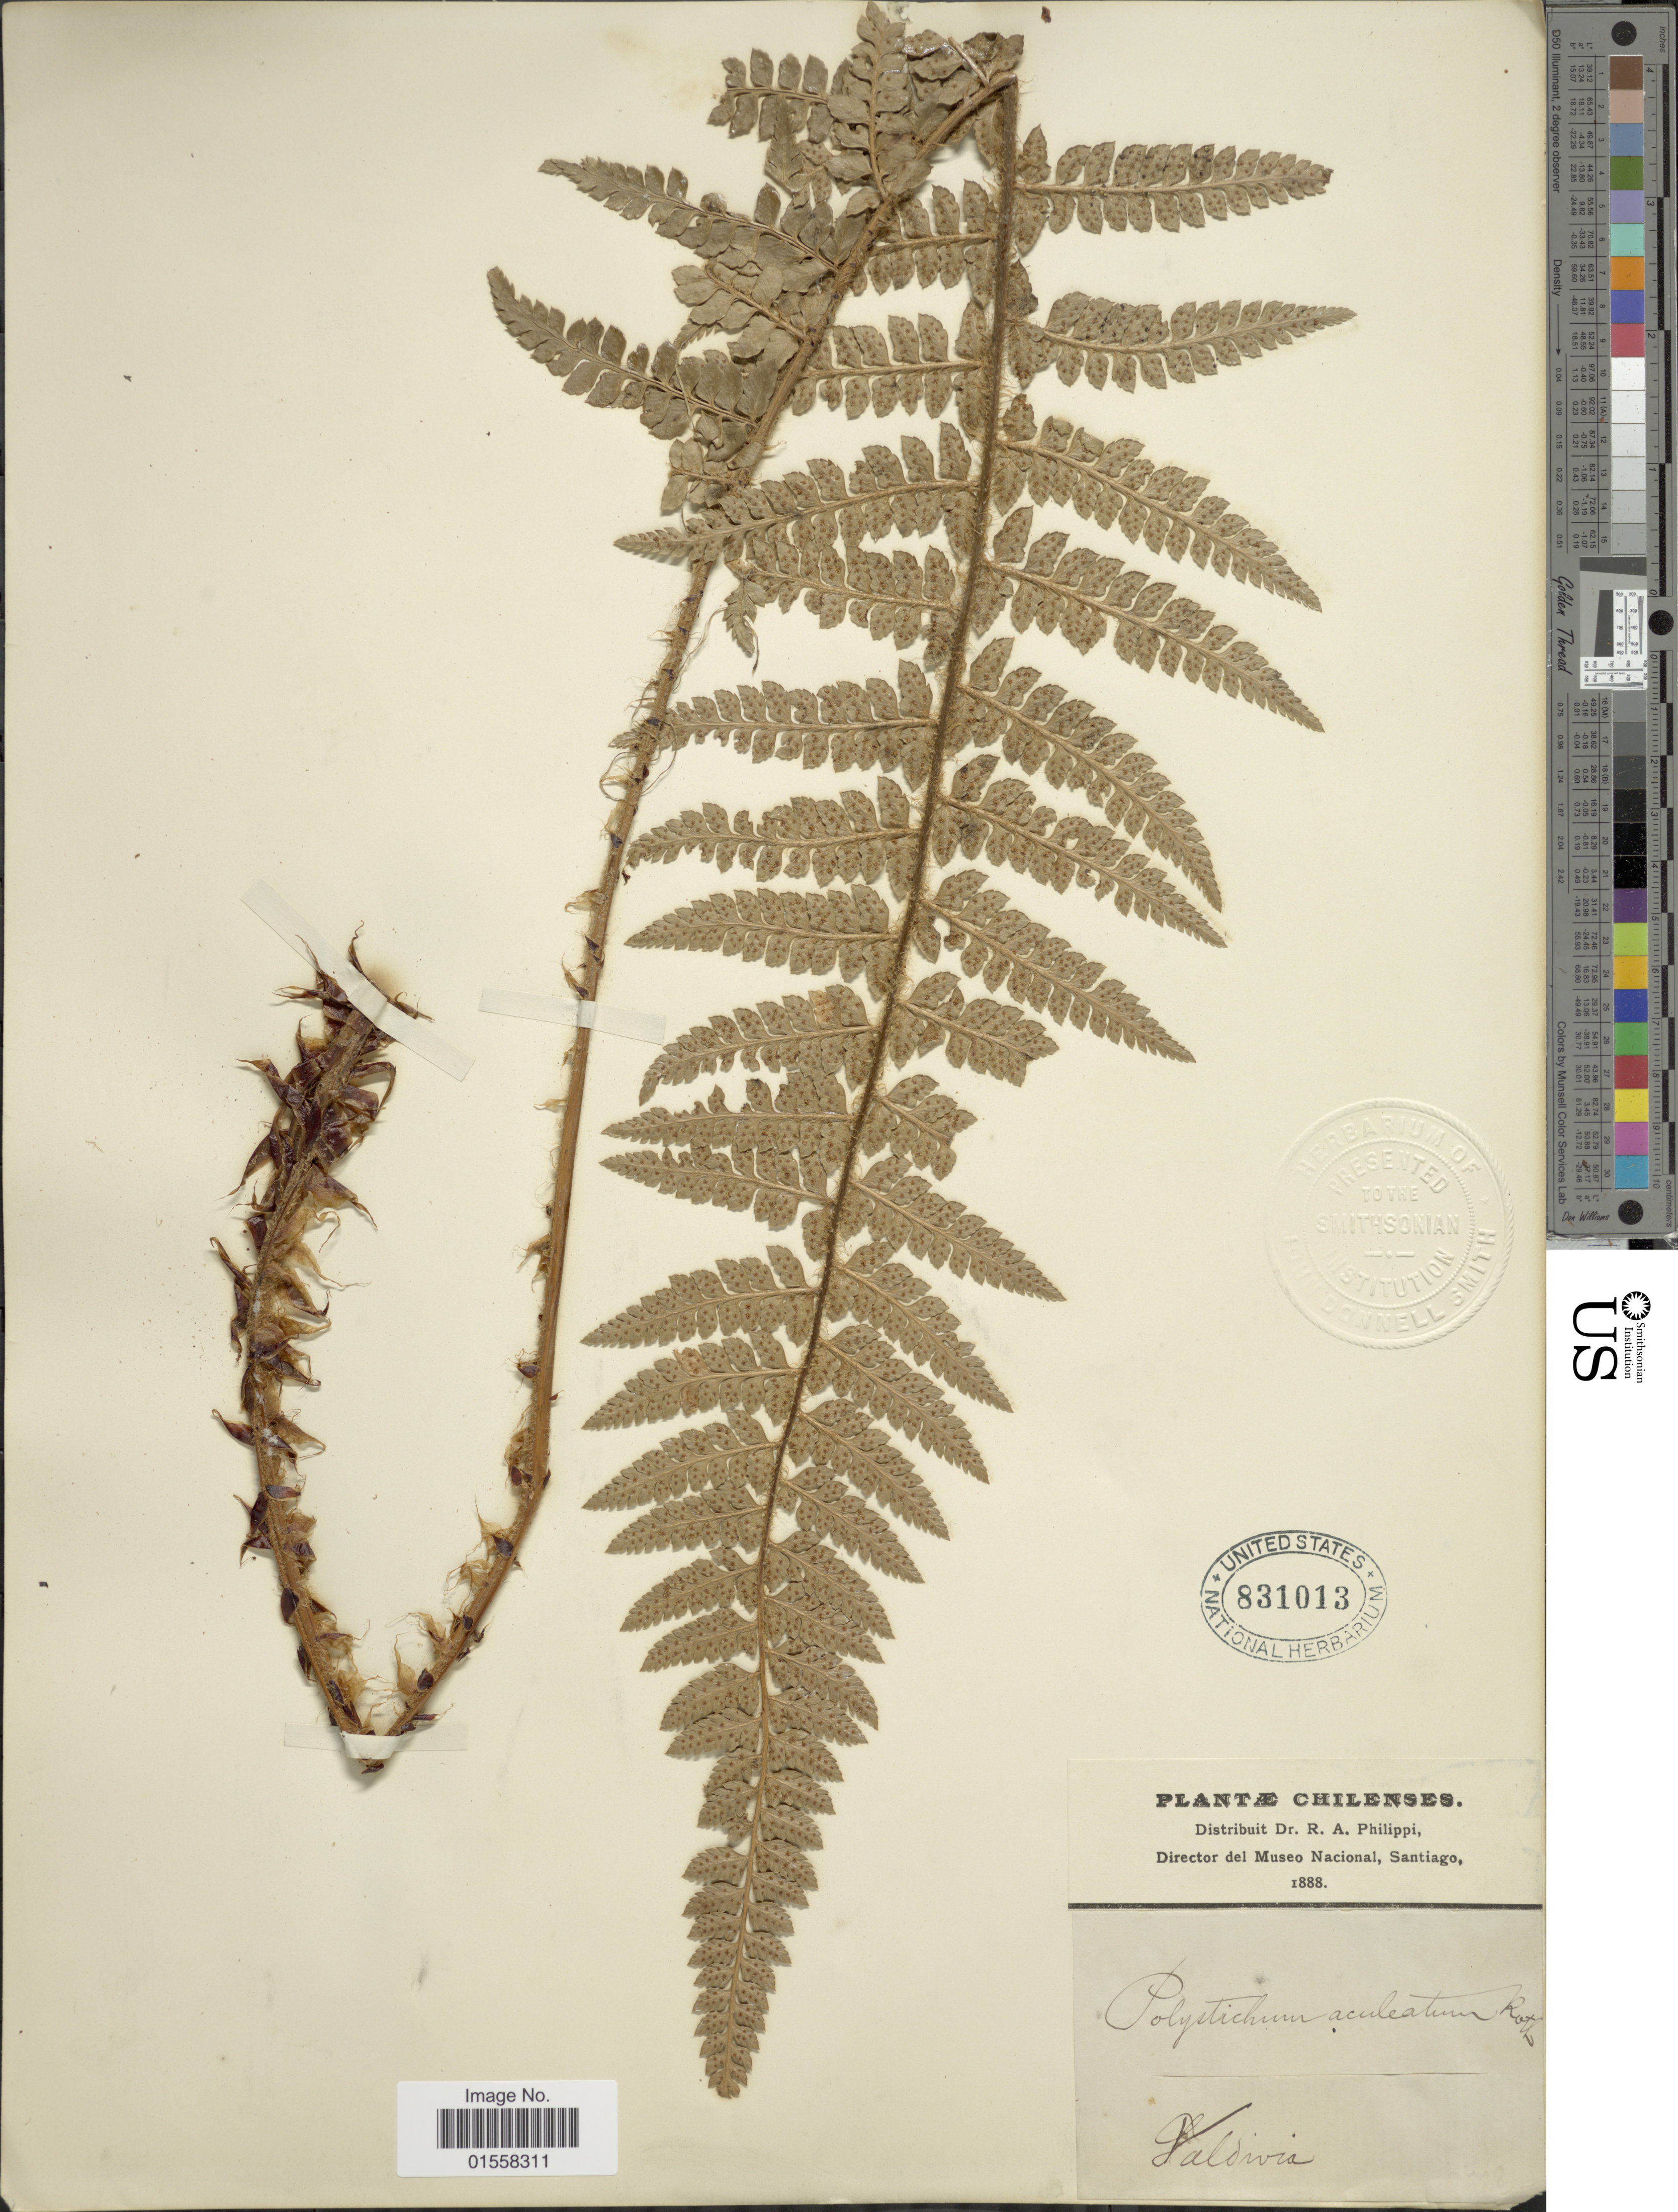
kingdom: Plantae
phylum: Tracheophyta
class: Polypodiopsida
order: Polypodiales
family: Dryopteridaceae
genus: Polystichum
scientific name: Polystichum chilense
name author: (Christ) Diels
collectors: R. A. Philippi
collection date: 1888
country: Chile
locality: Chilenses, Valdivia.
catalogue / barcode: US 831013